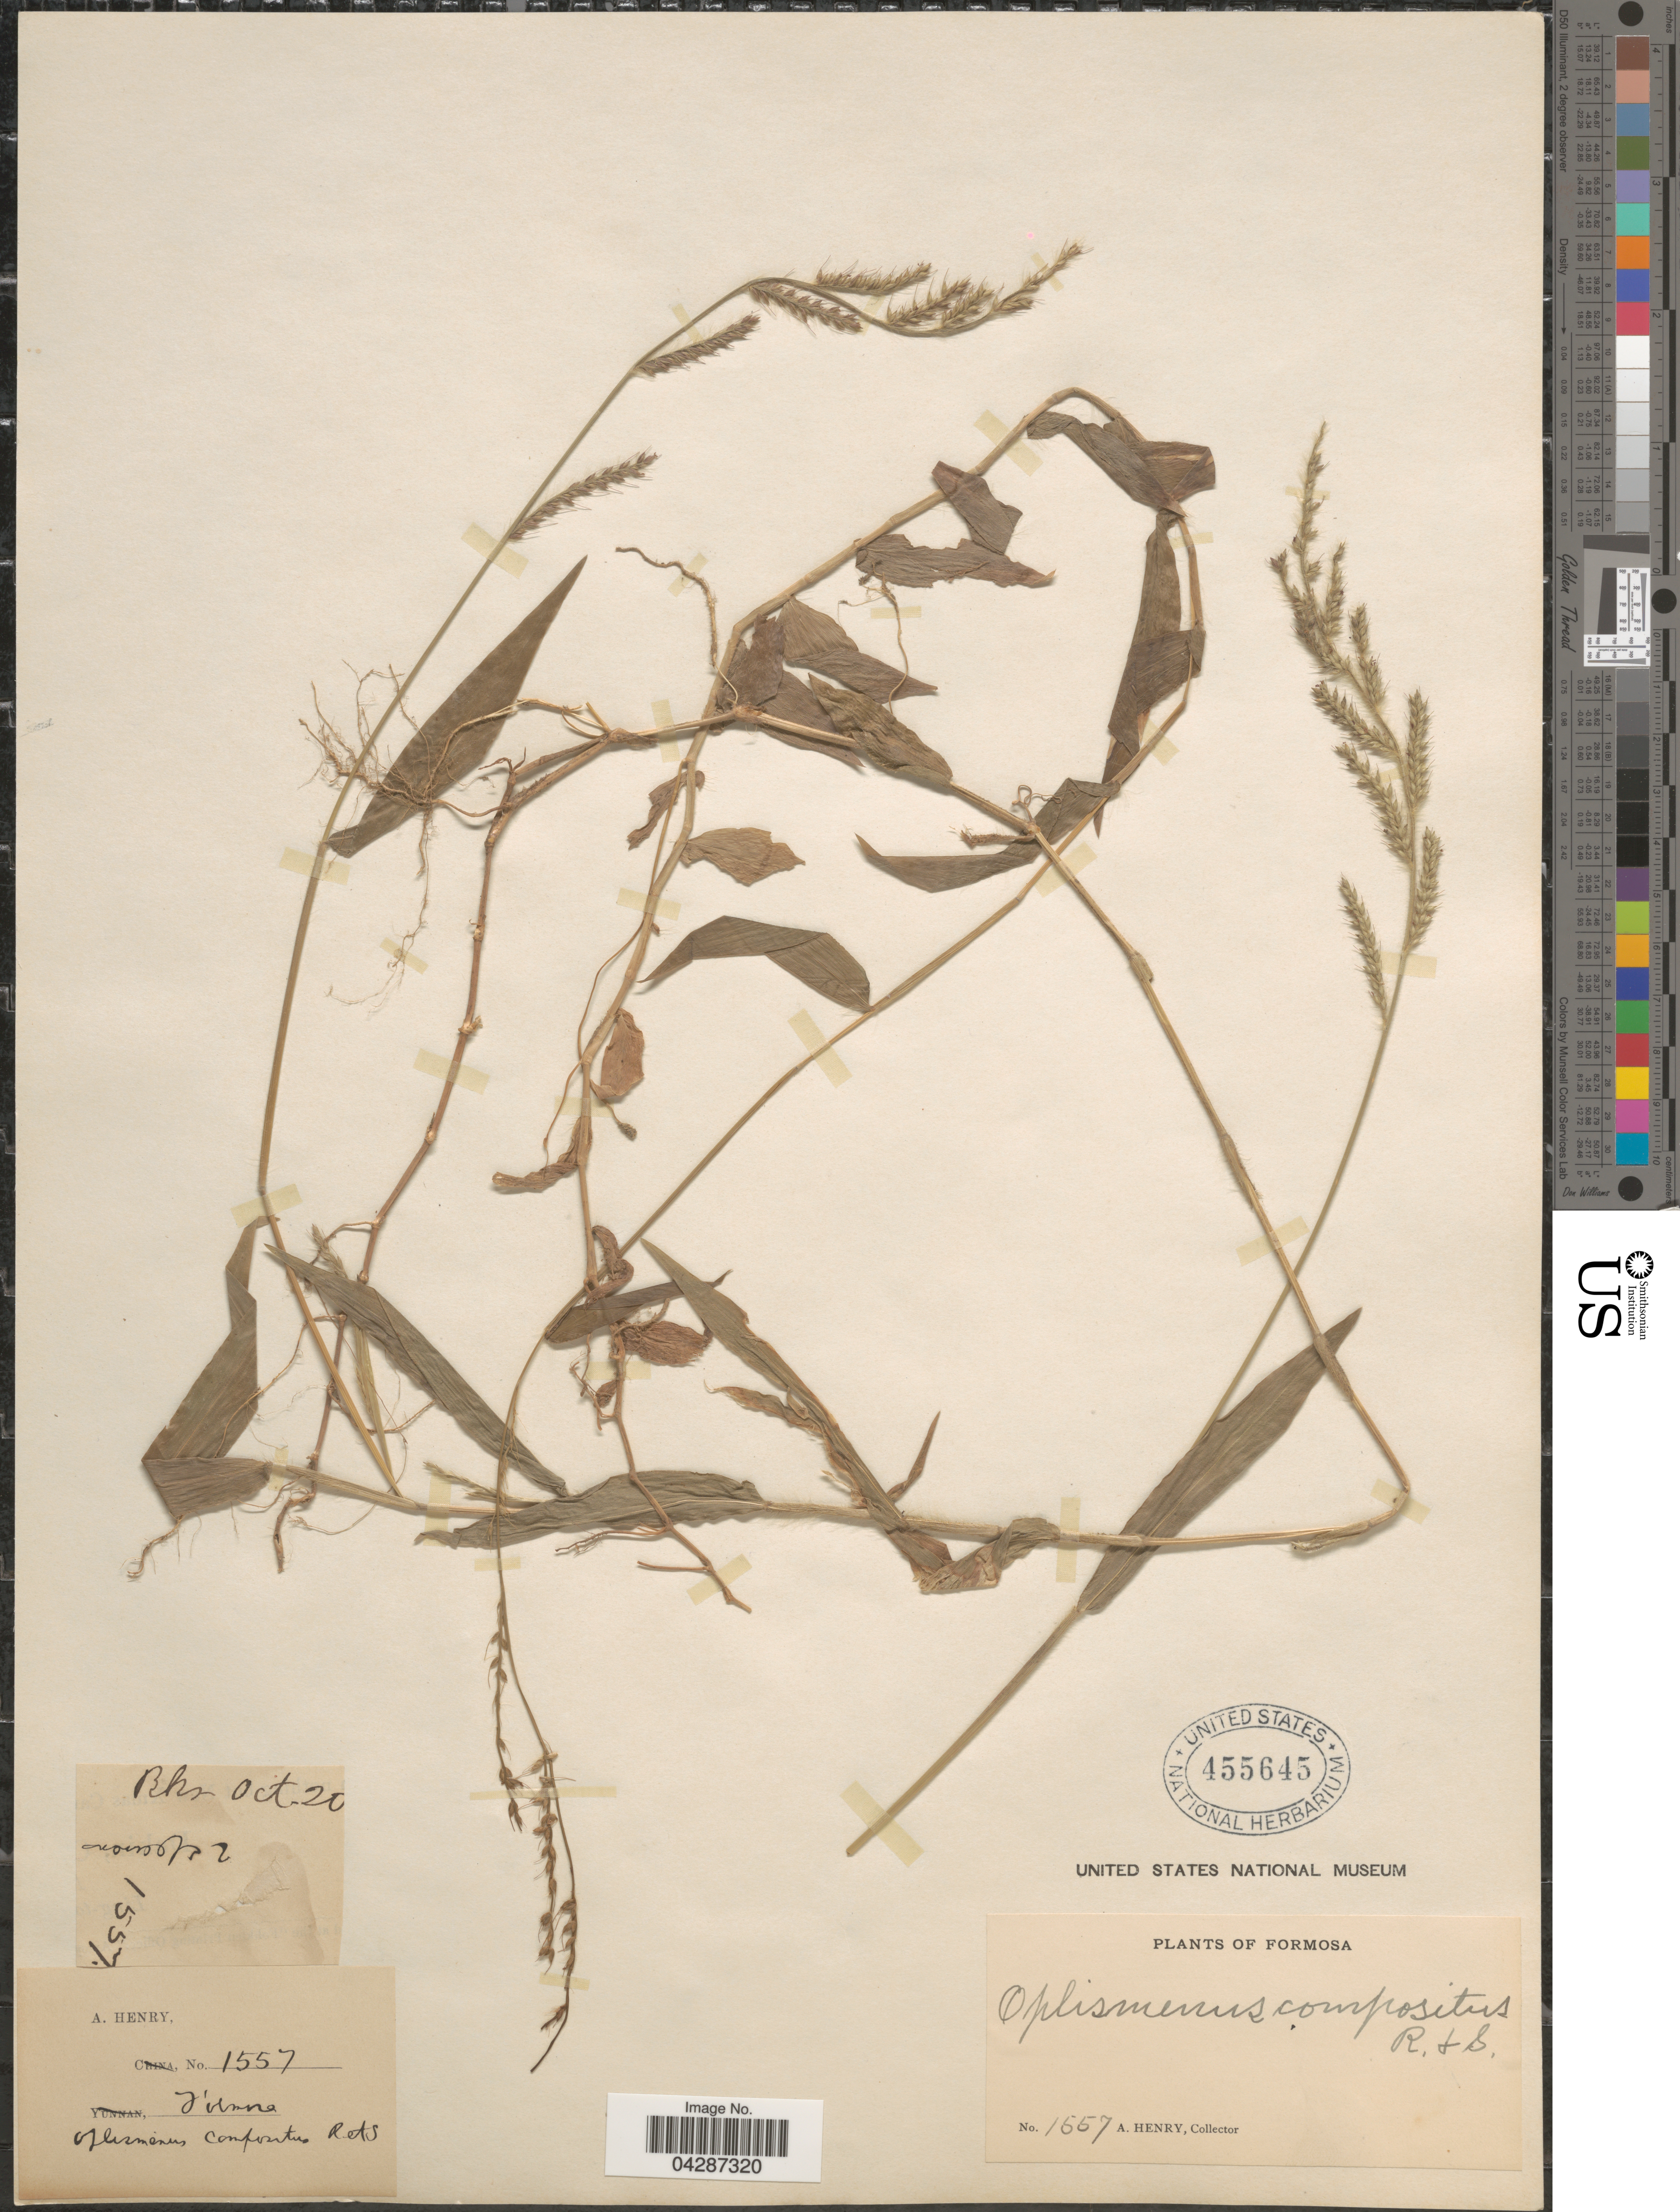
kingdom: Plantae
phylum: Tracheophyta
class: Liliopsida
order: Poales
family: Poaceae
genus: Oplismenus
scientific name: Oplismenus compositus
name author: (L.) P. Beauv.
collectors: A. Henry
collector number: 1557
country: Taiwan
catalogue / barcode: US 455645